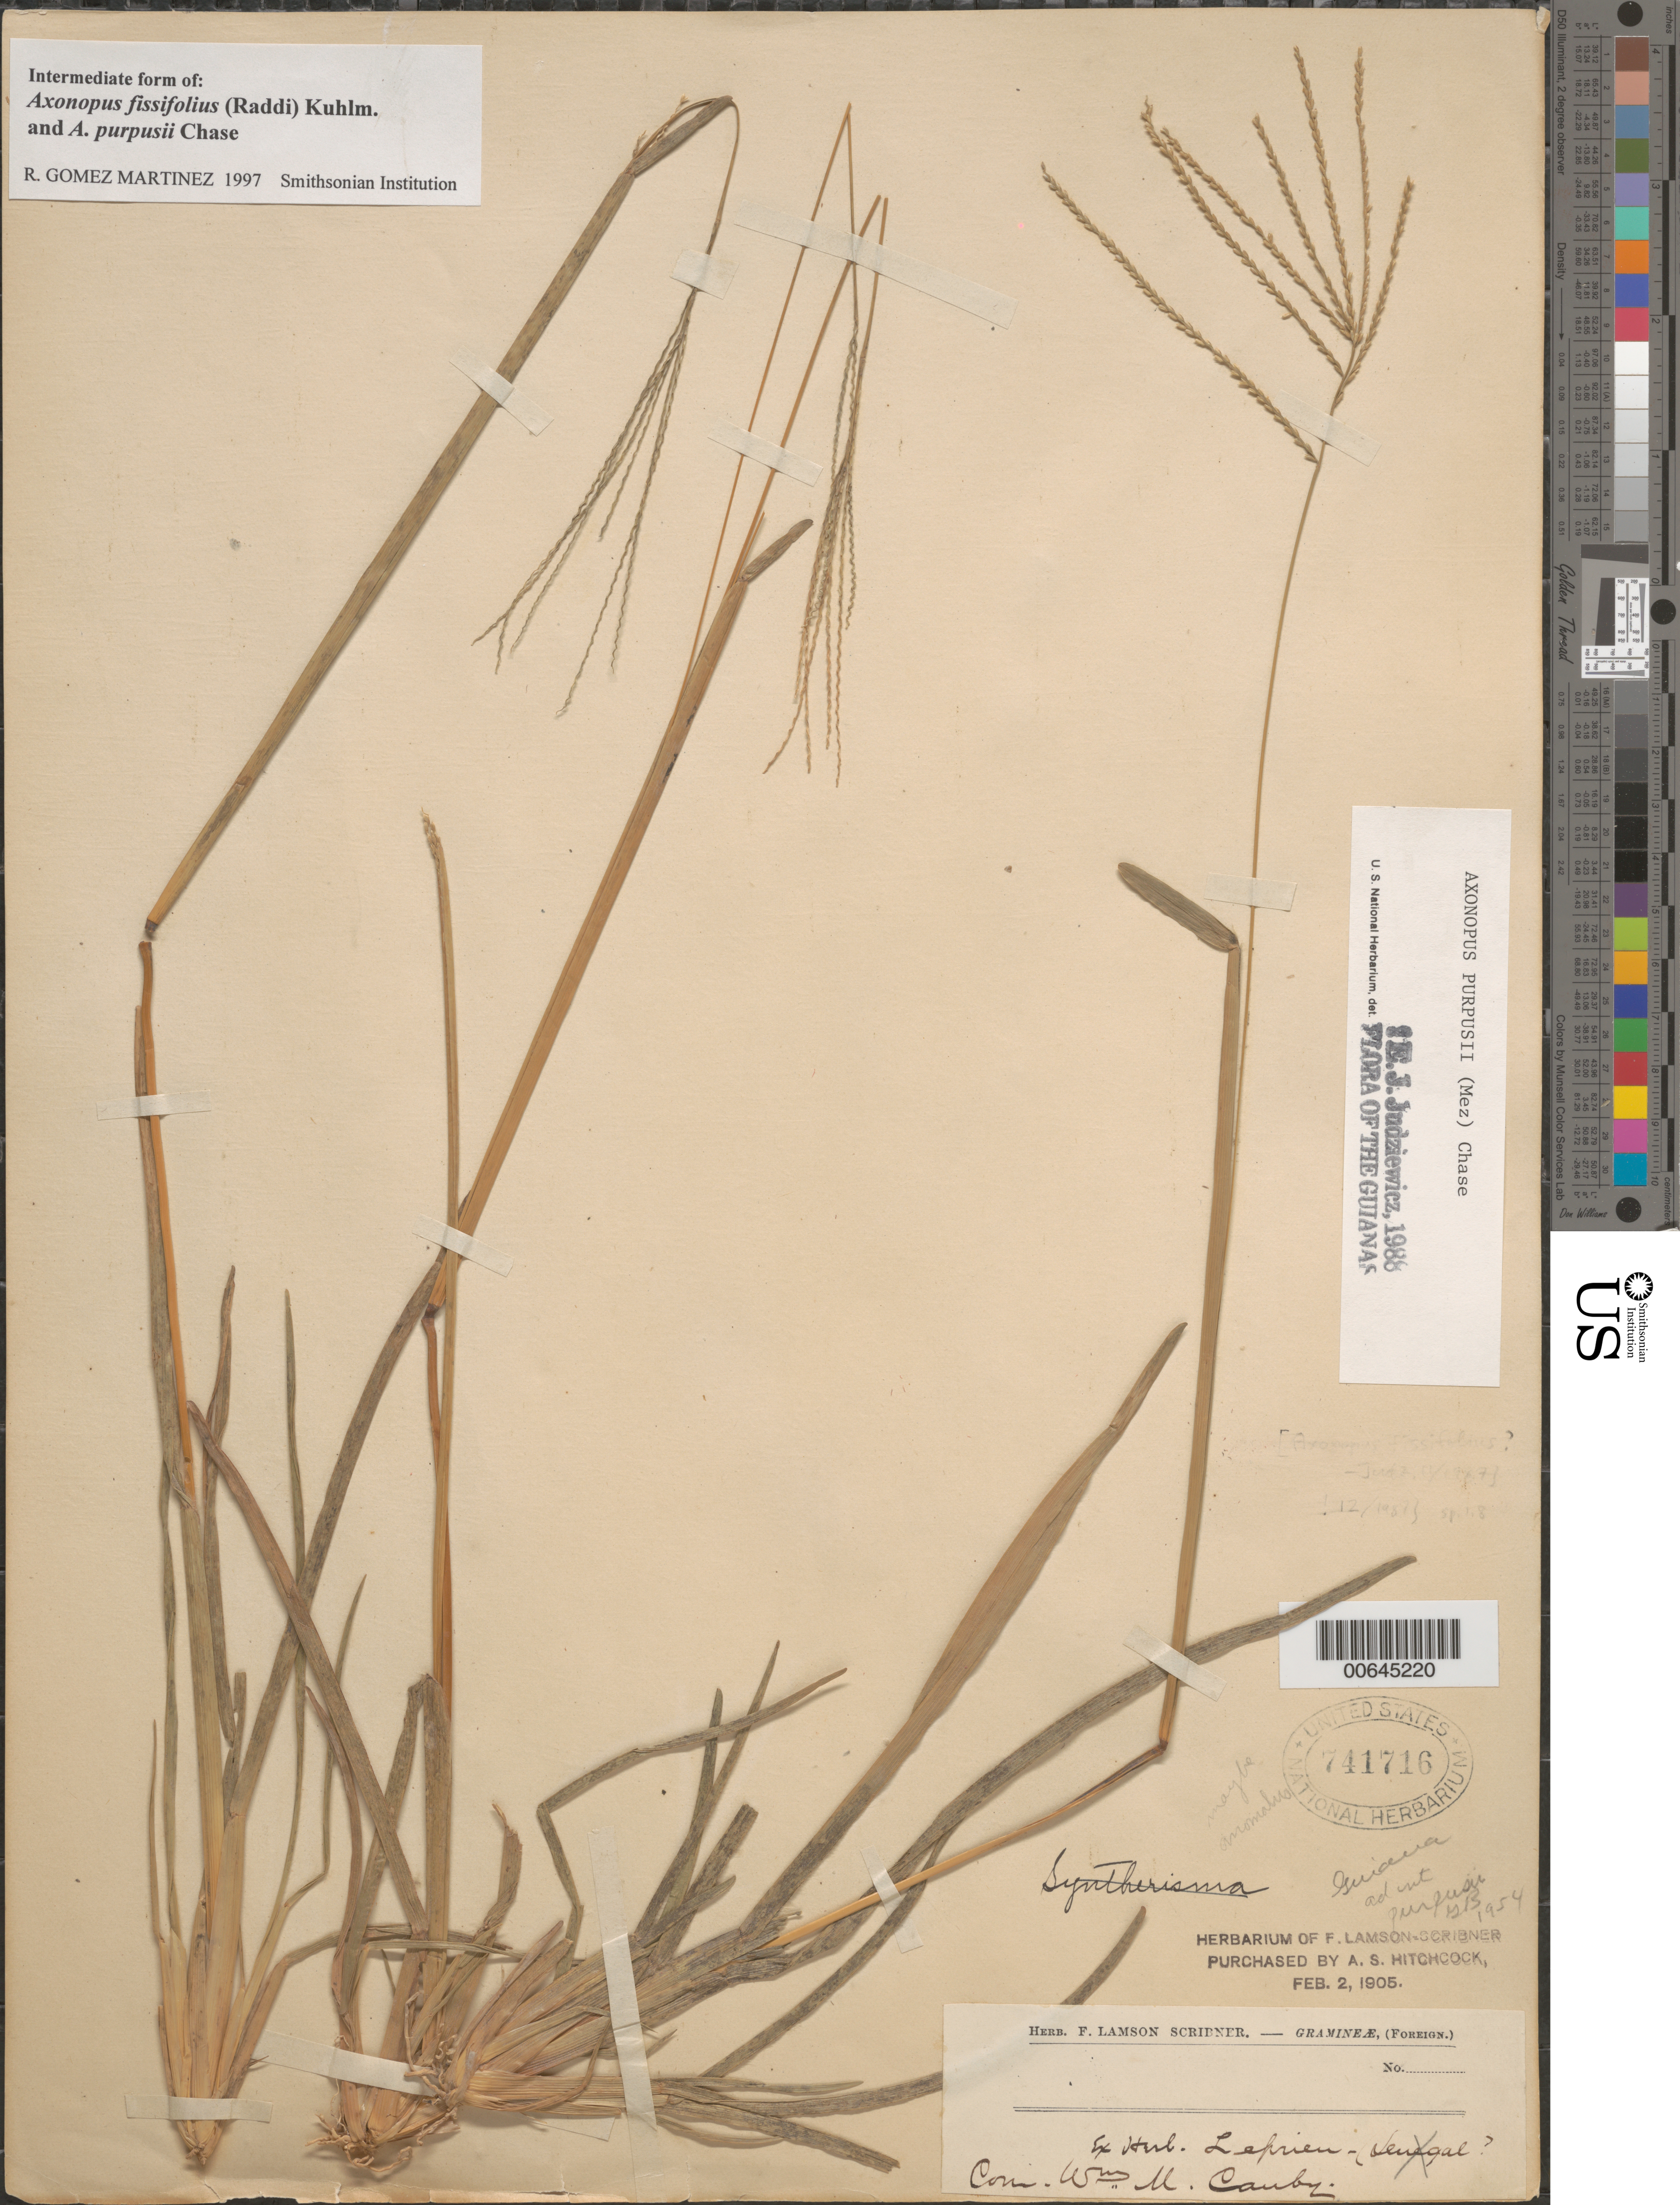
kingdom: Plantae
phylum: Tracheophyta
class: Liliopsida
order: Poales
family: Poaceae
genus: Axonopus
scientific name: Axonopus fissifolius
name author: (Raddi) Kuhlm.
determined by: Gomez Martinez, R.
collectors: W. M. Canby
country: Guyana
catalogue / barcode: US 741716